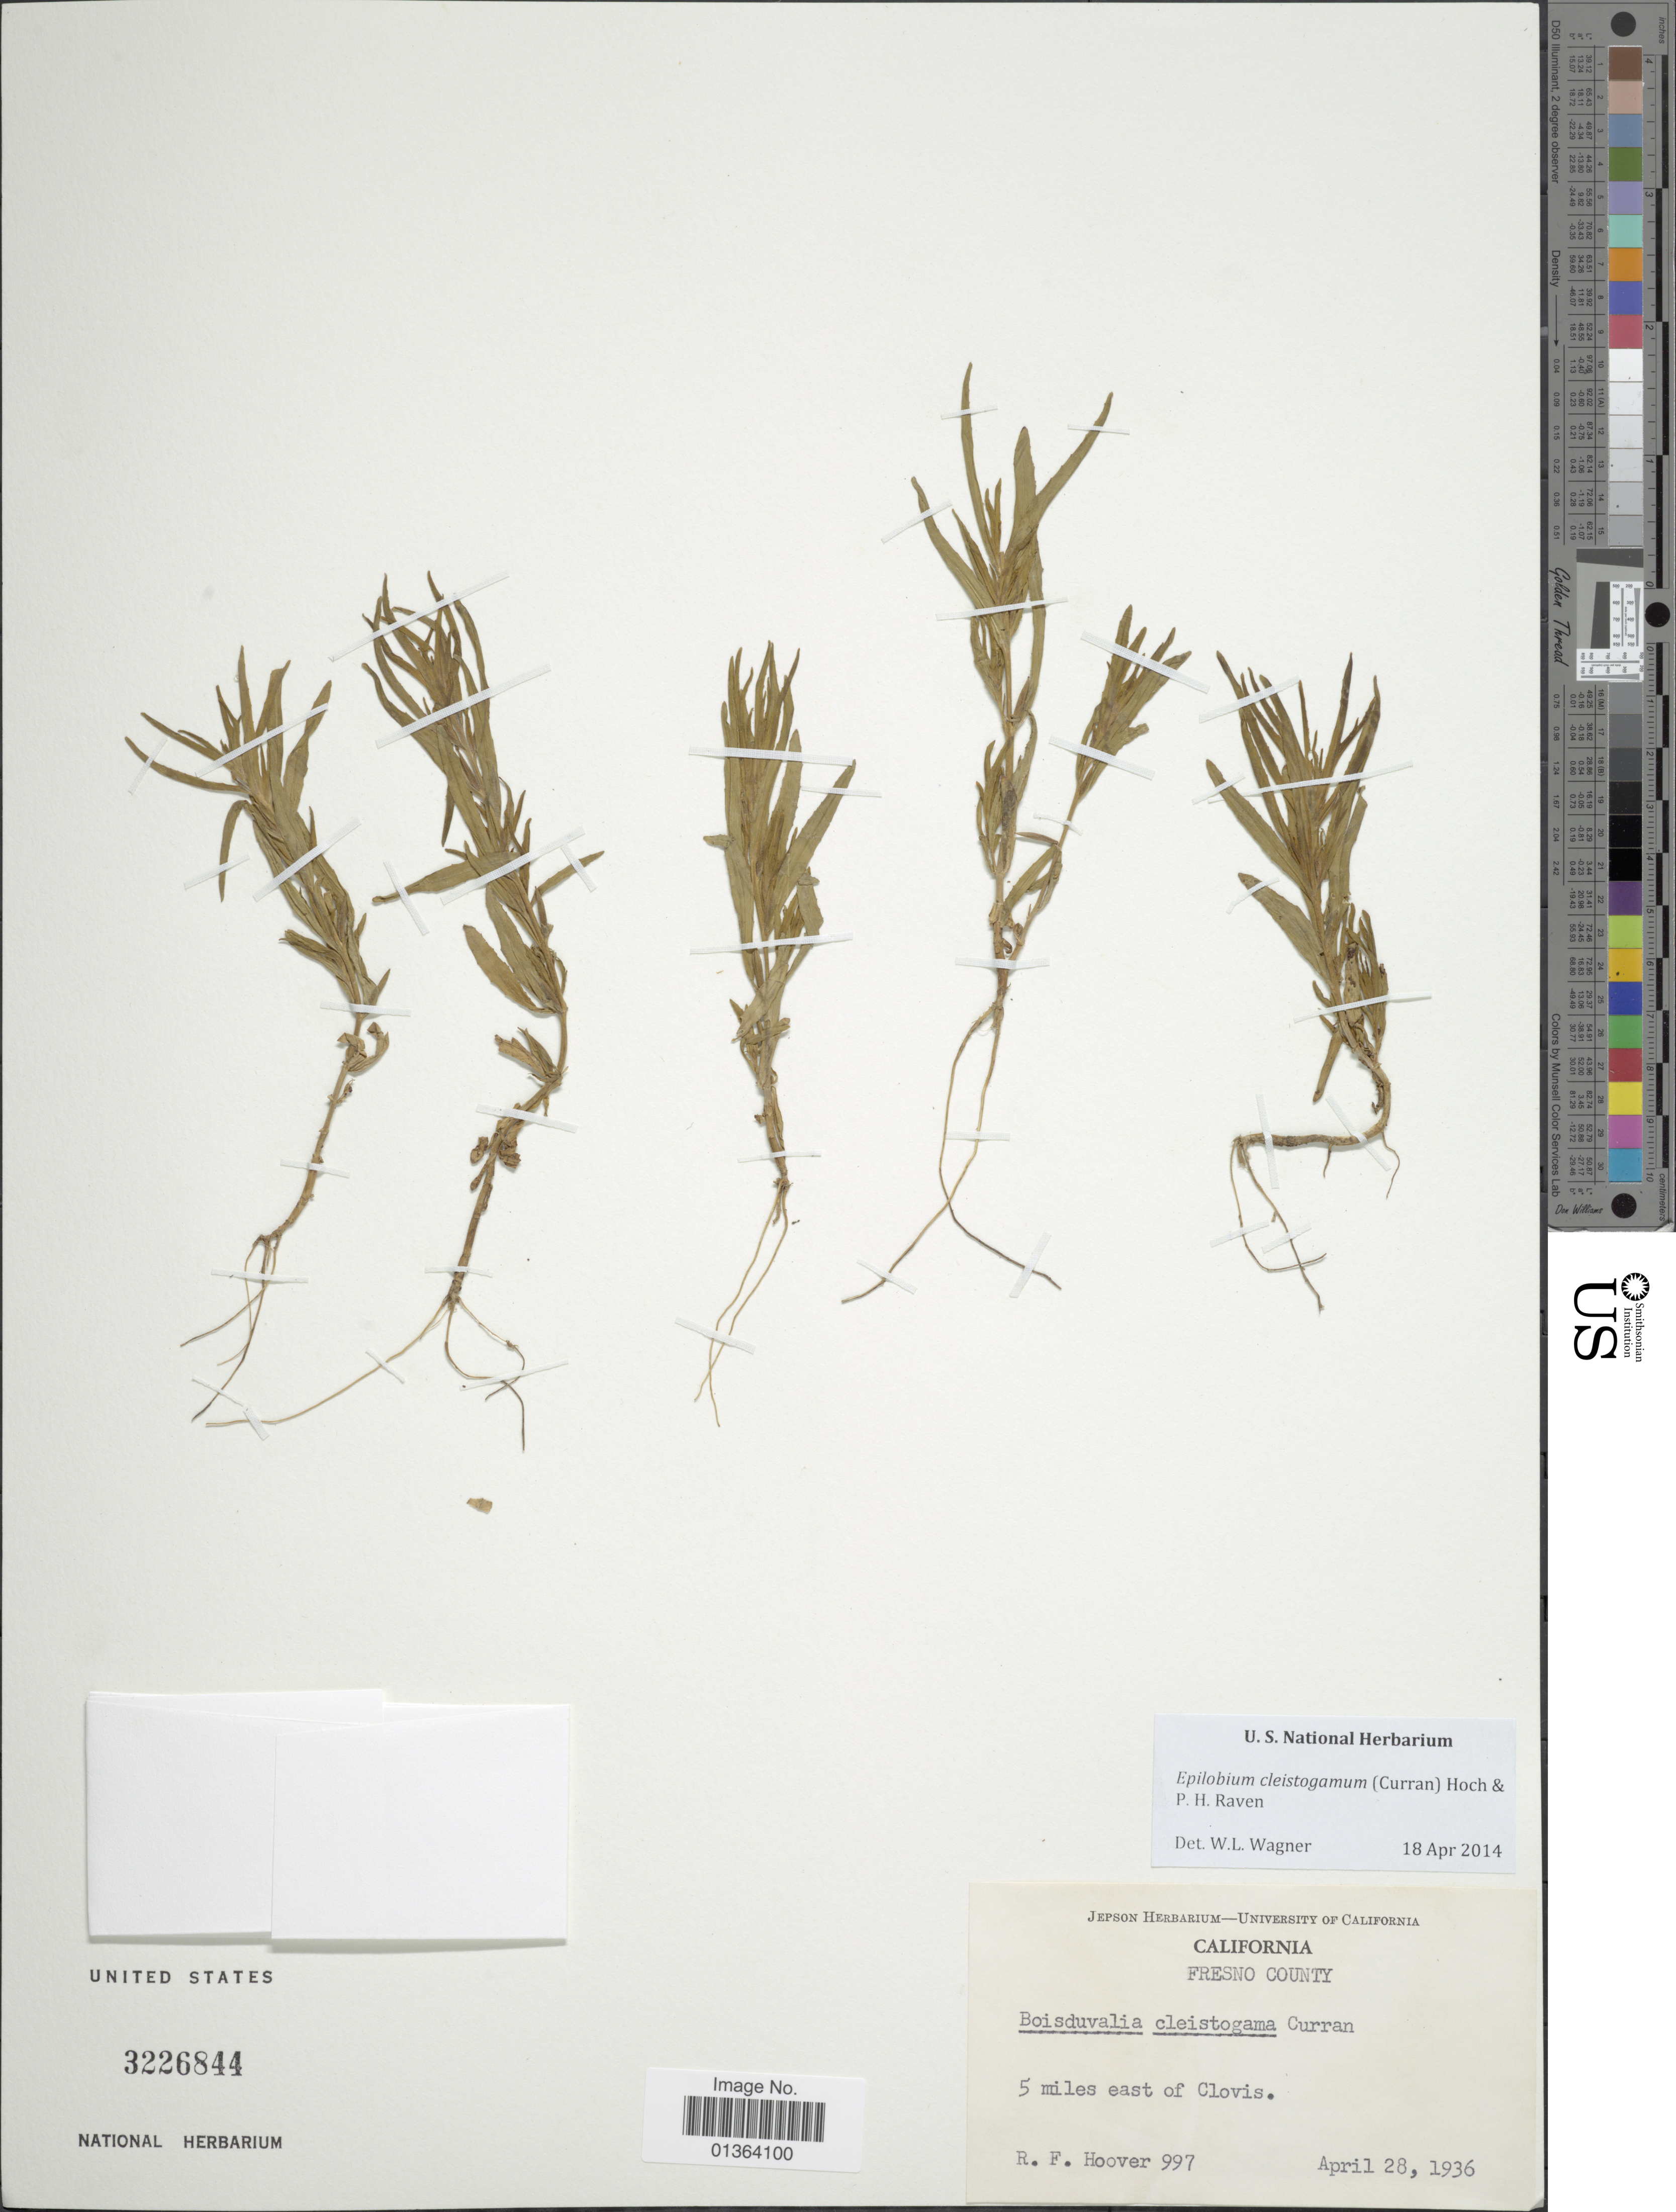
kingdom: Plantae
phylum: Tracheophyta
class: Magnoliopsida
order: Myrtales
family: Onagraceae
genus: Epilobium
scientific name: Epilobium cleistogamum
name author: (Curran) Hoch & P.H. Raven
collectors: R. F. Hoover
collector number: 997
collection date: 1936-04-28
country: United States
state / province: California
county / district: Fresno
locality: Fresno County. 5 miles east of Clovis.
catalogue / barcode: US 3226844